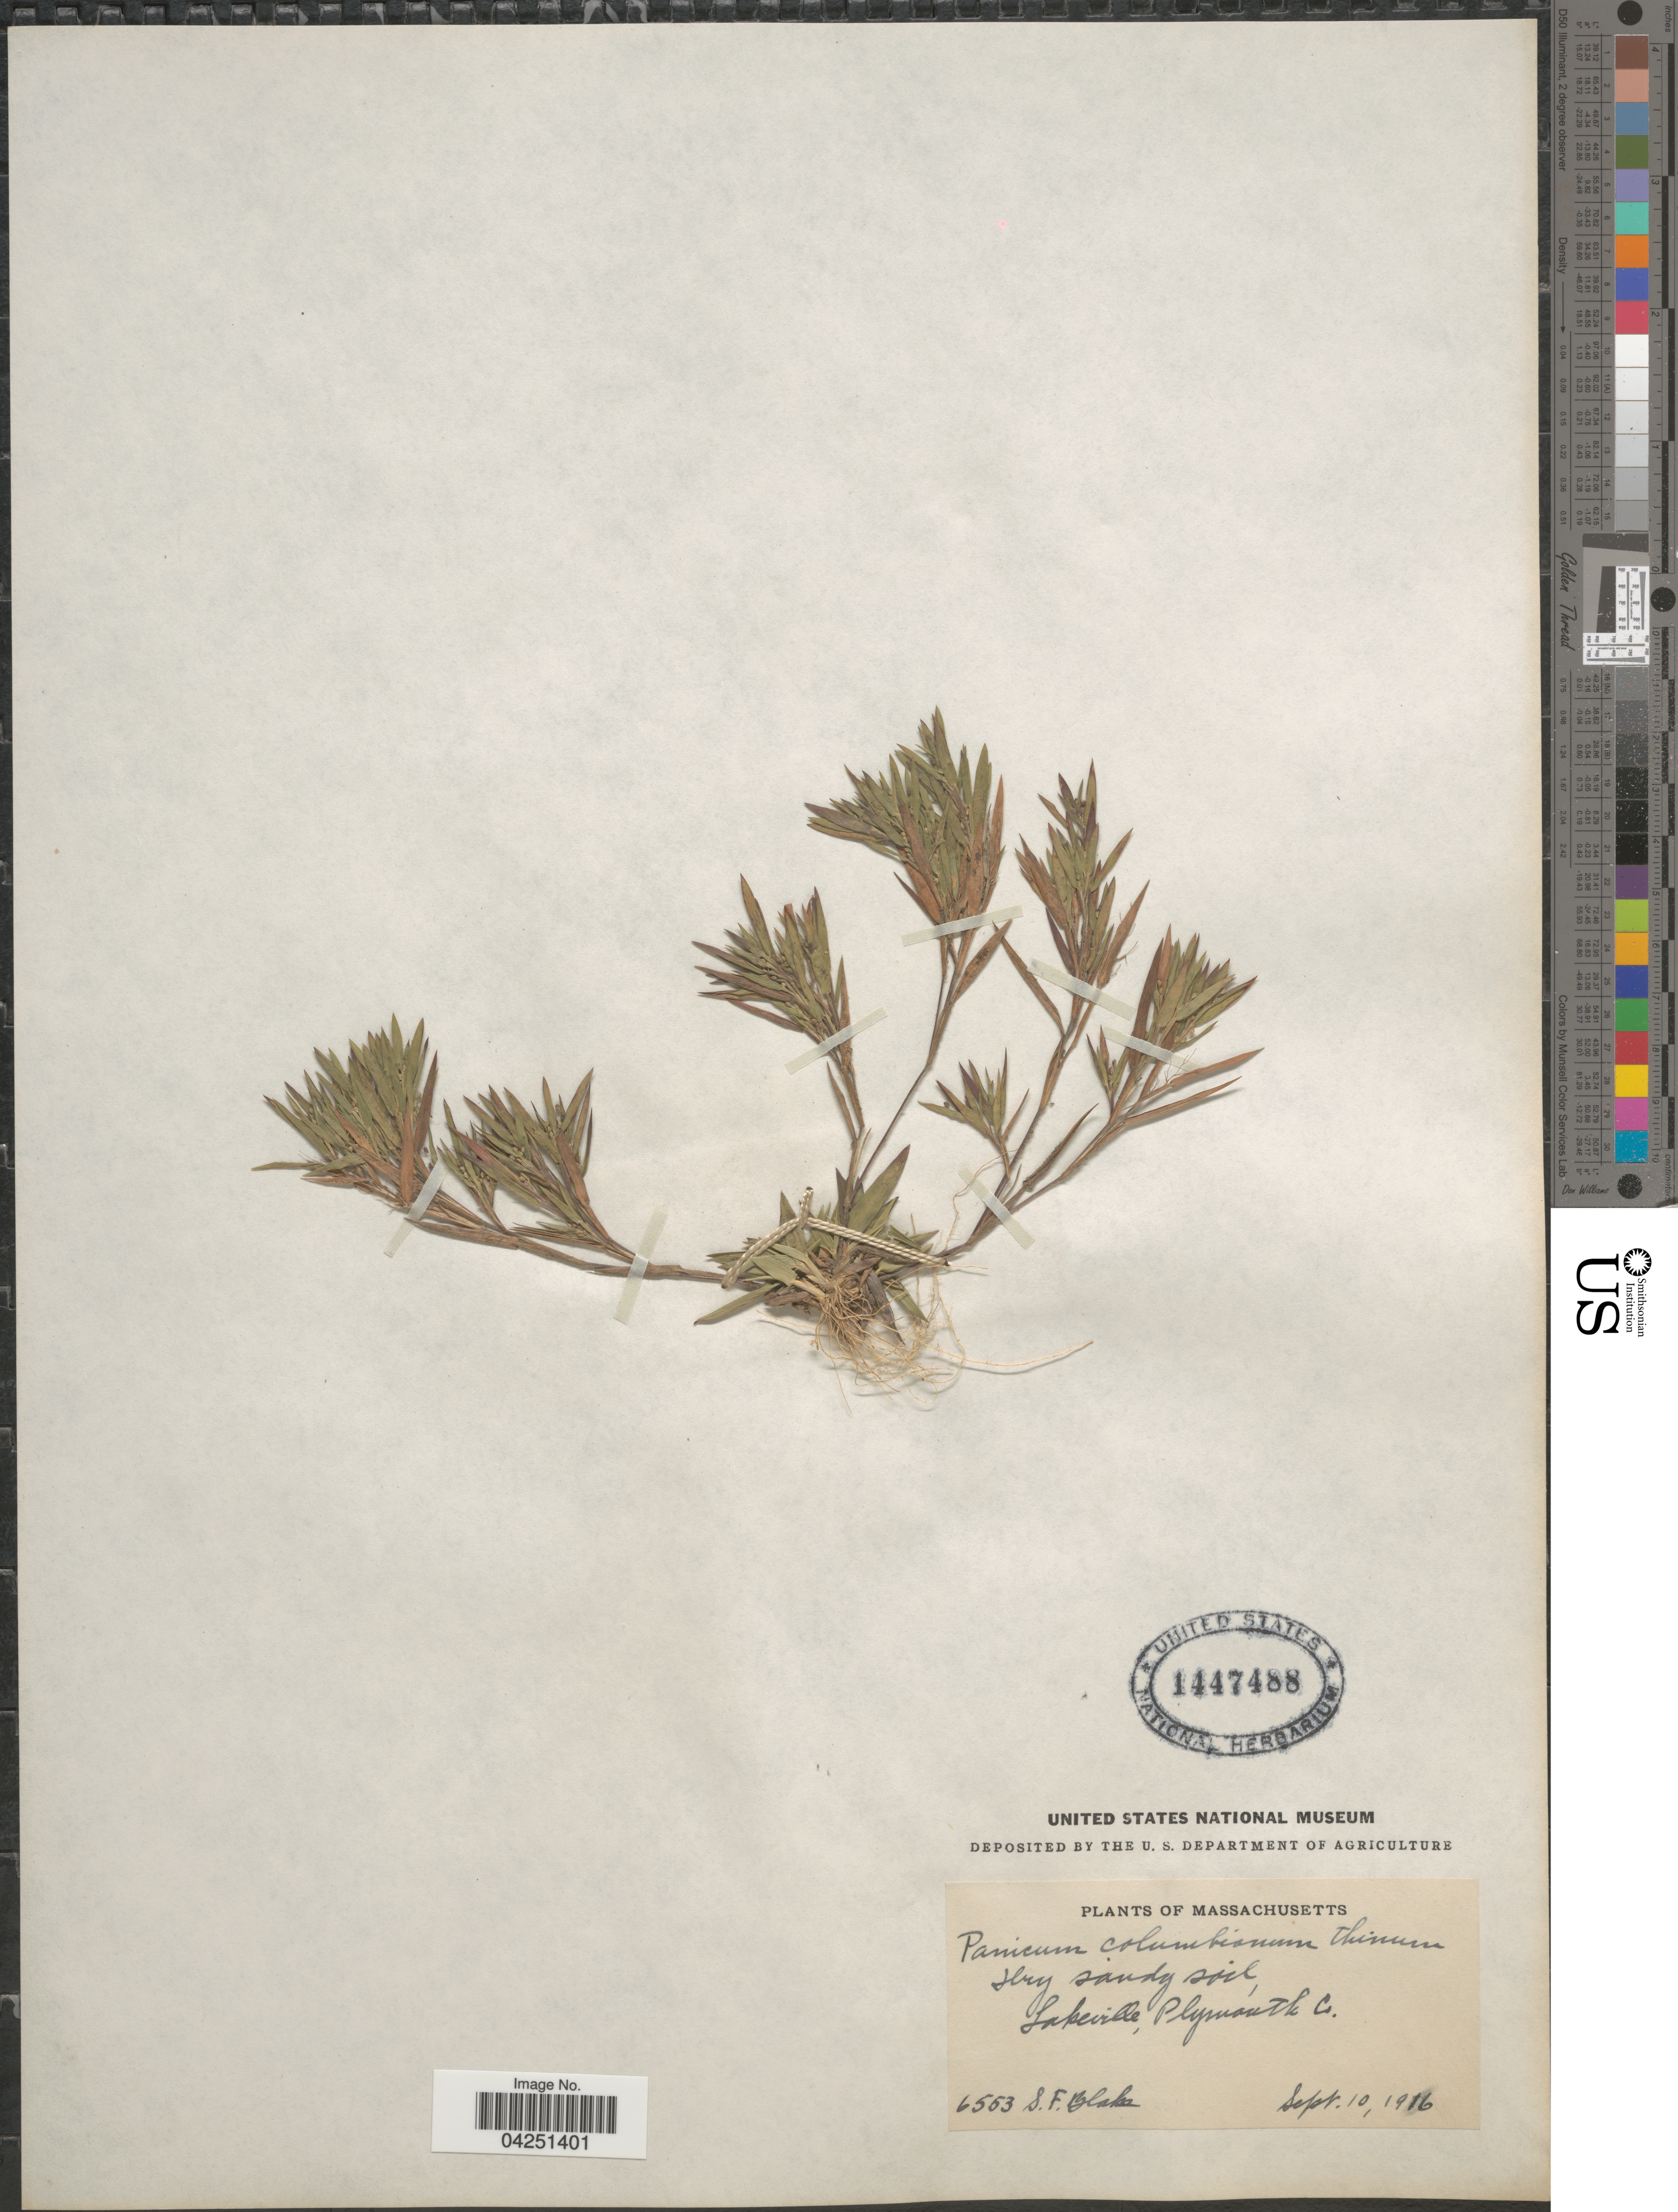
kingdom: Plantae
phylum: Tracheophyta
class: Liliopsida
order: Poales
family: Poaceae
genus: Dichanthelium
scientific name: Dichanthelium acuminatum var. acuminatum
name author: (Sw.) Gould & C.A. Clark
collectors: S. Blake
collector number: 6553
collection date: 1916-09-10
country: United States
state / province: Massachusetts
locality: Dry sandy soil, Lakeville, Plymouth Co.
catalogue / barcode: US 1447488